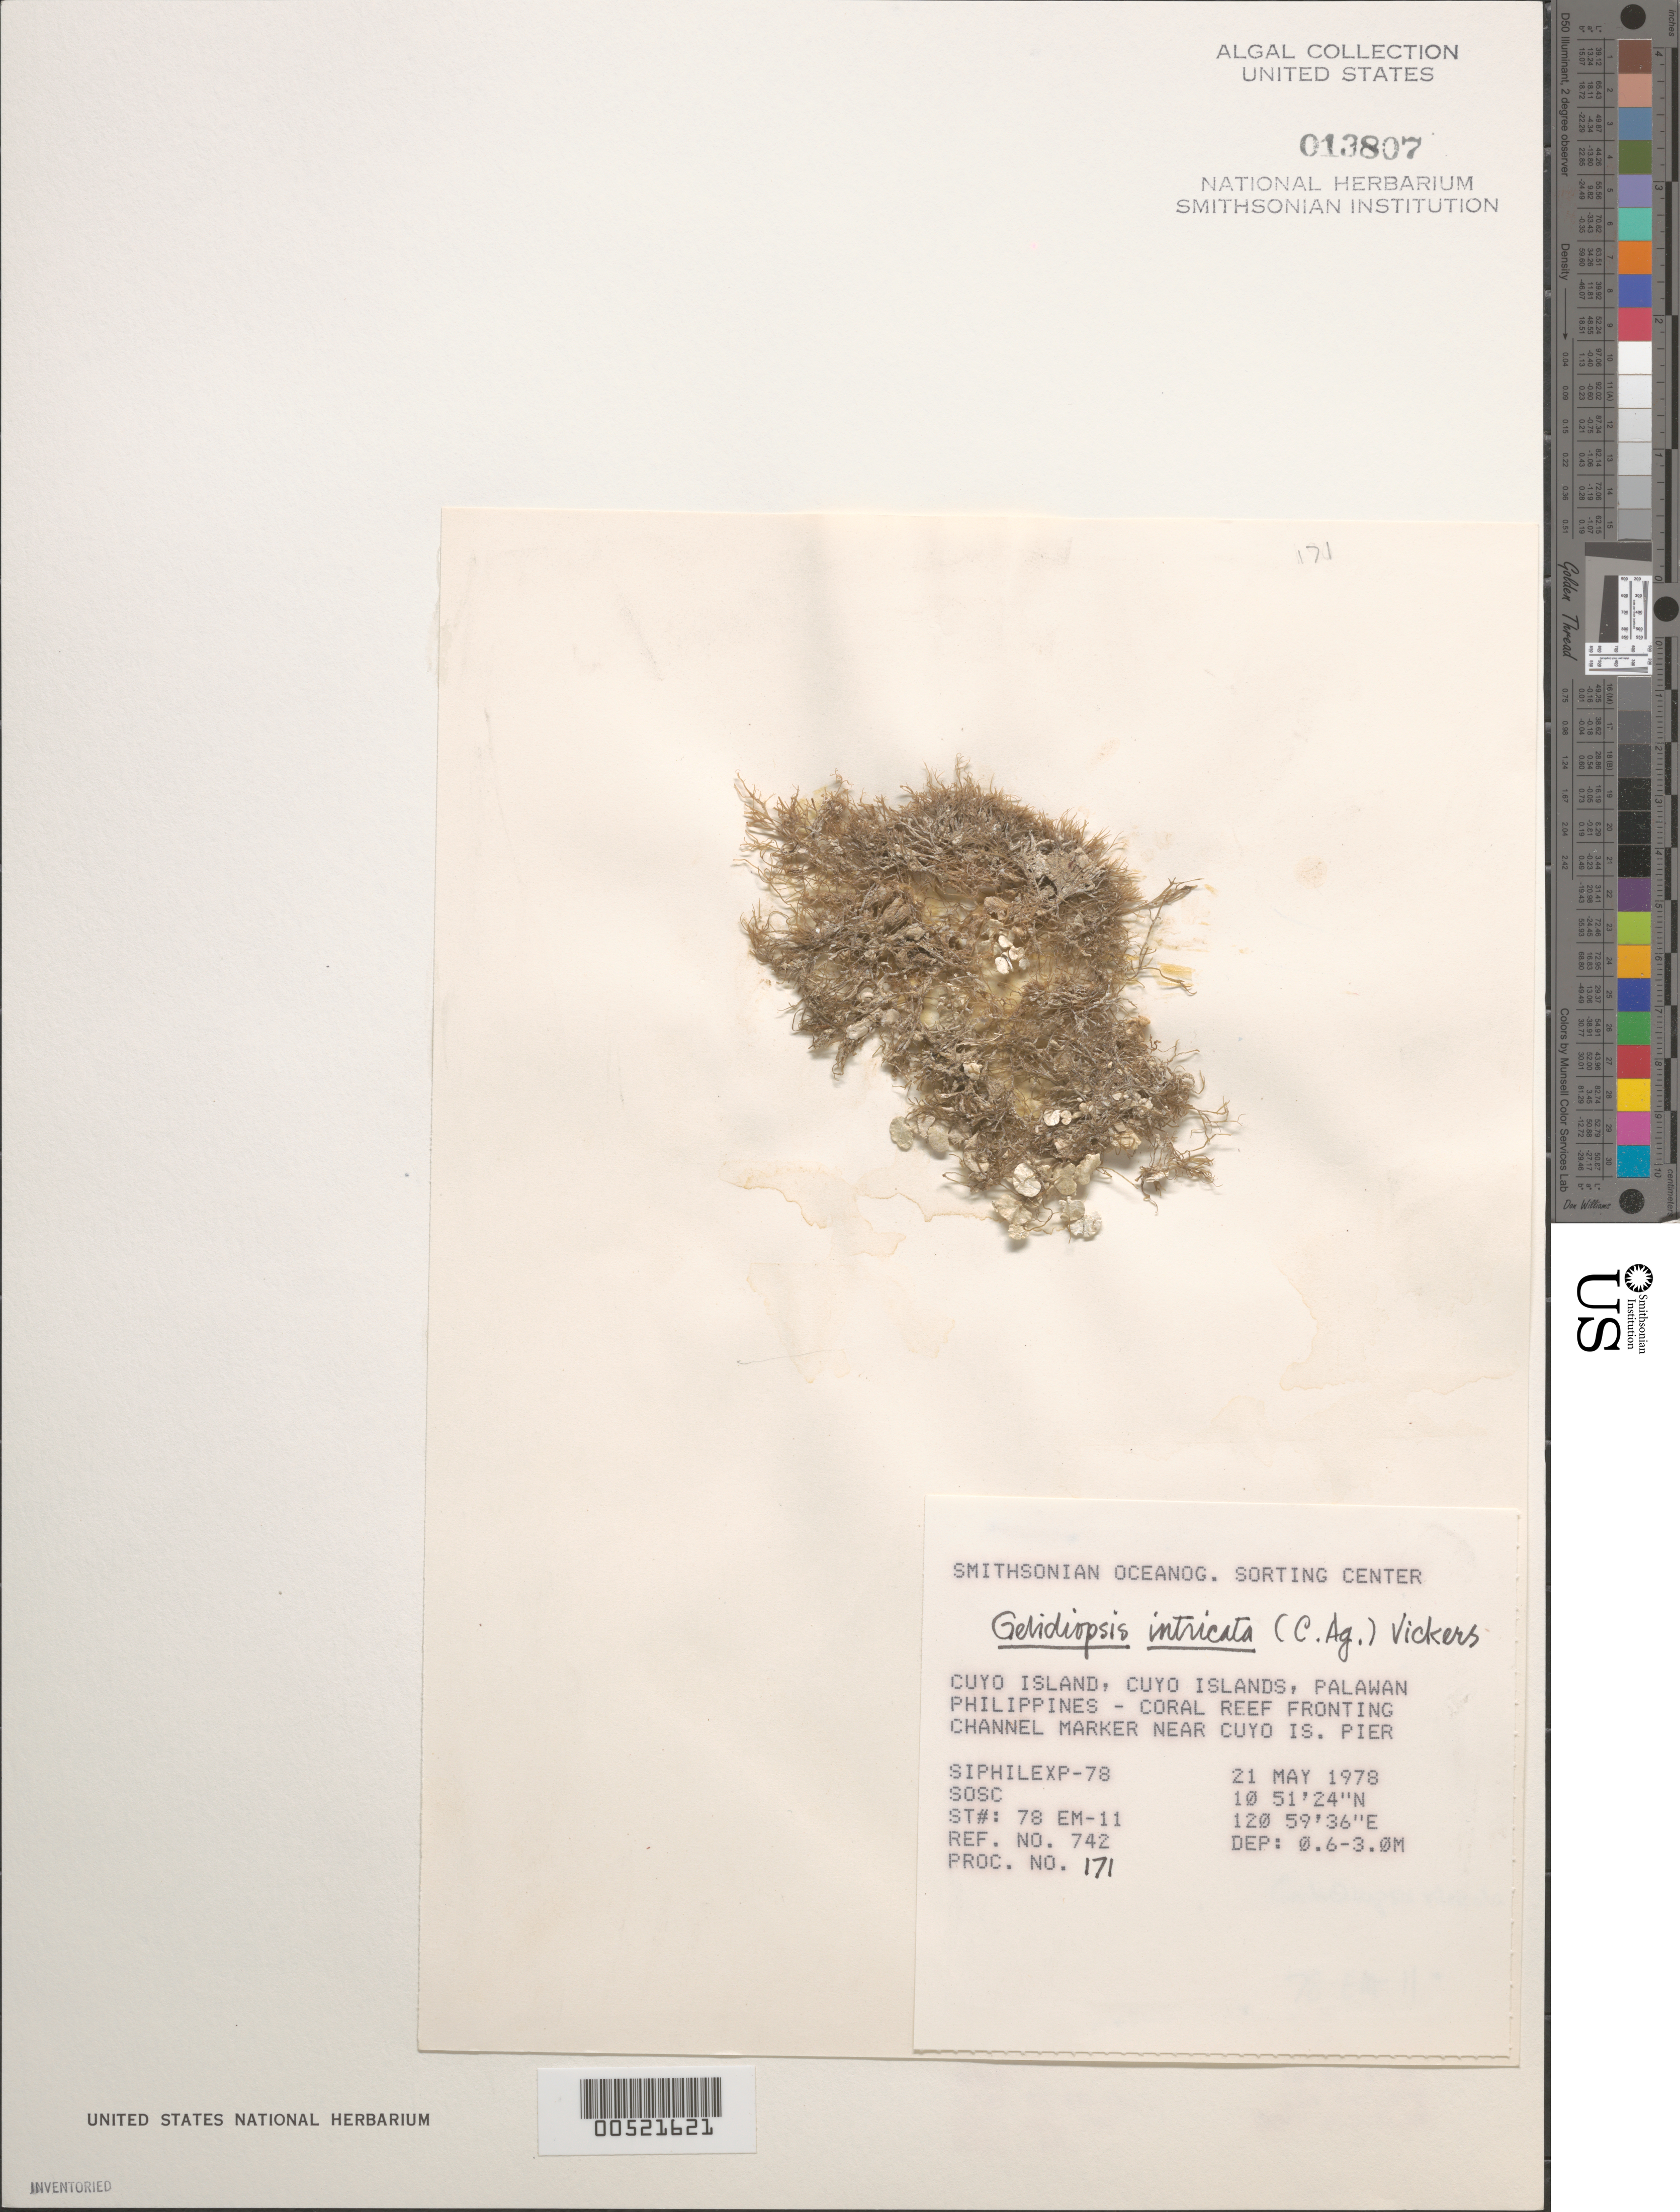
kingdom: Plantae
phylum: Rhodophyta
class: Florideophyceae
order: Rhodymeniales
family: Lomentariaceae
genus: Ceratodictyon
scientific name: Ceratodictyon intricatum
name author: (C. Agardh) R.E. Norris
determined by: Algae name updating Project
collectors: SOSC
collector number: Station 78 EM-11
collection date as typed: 21 May 1978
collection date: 1978-05-21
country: Philippines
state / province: Mimaropa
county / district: Palawan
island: Cuyo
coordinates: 10 51' 24" N, 120 59' 36" E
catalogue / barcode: US 13807